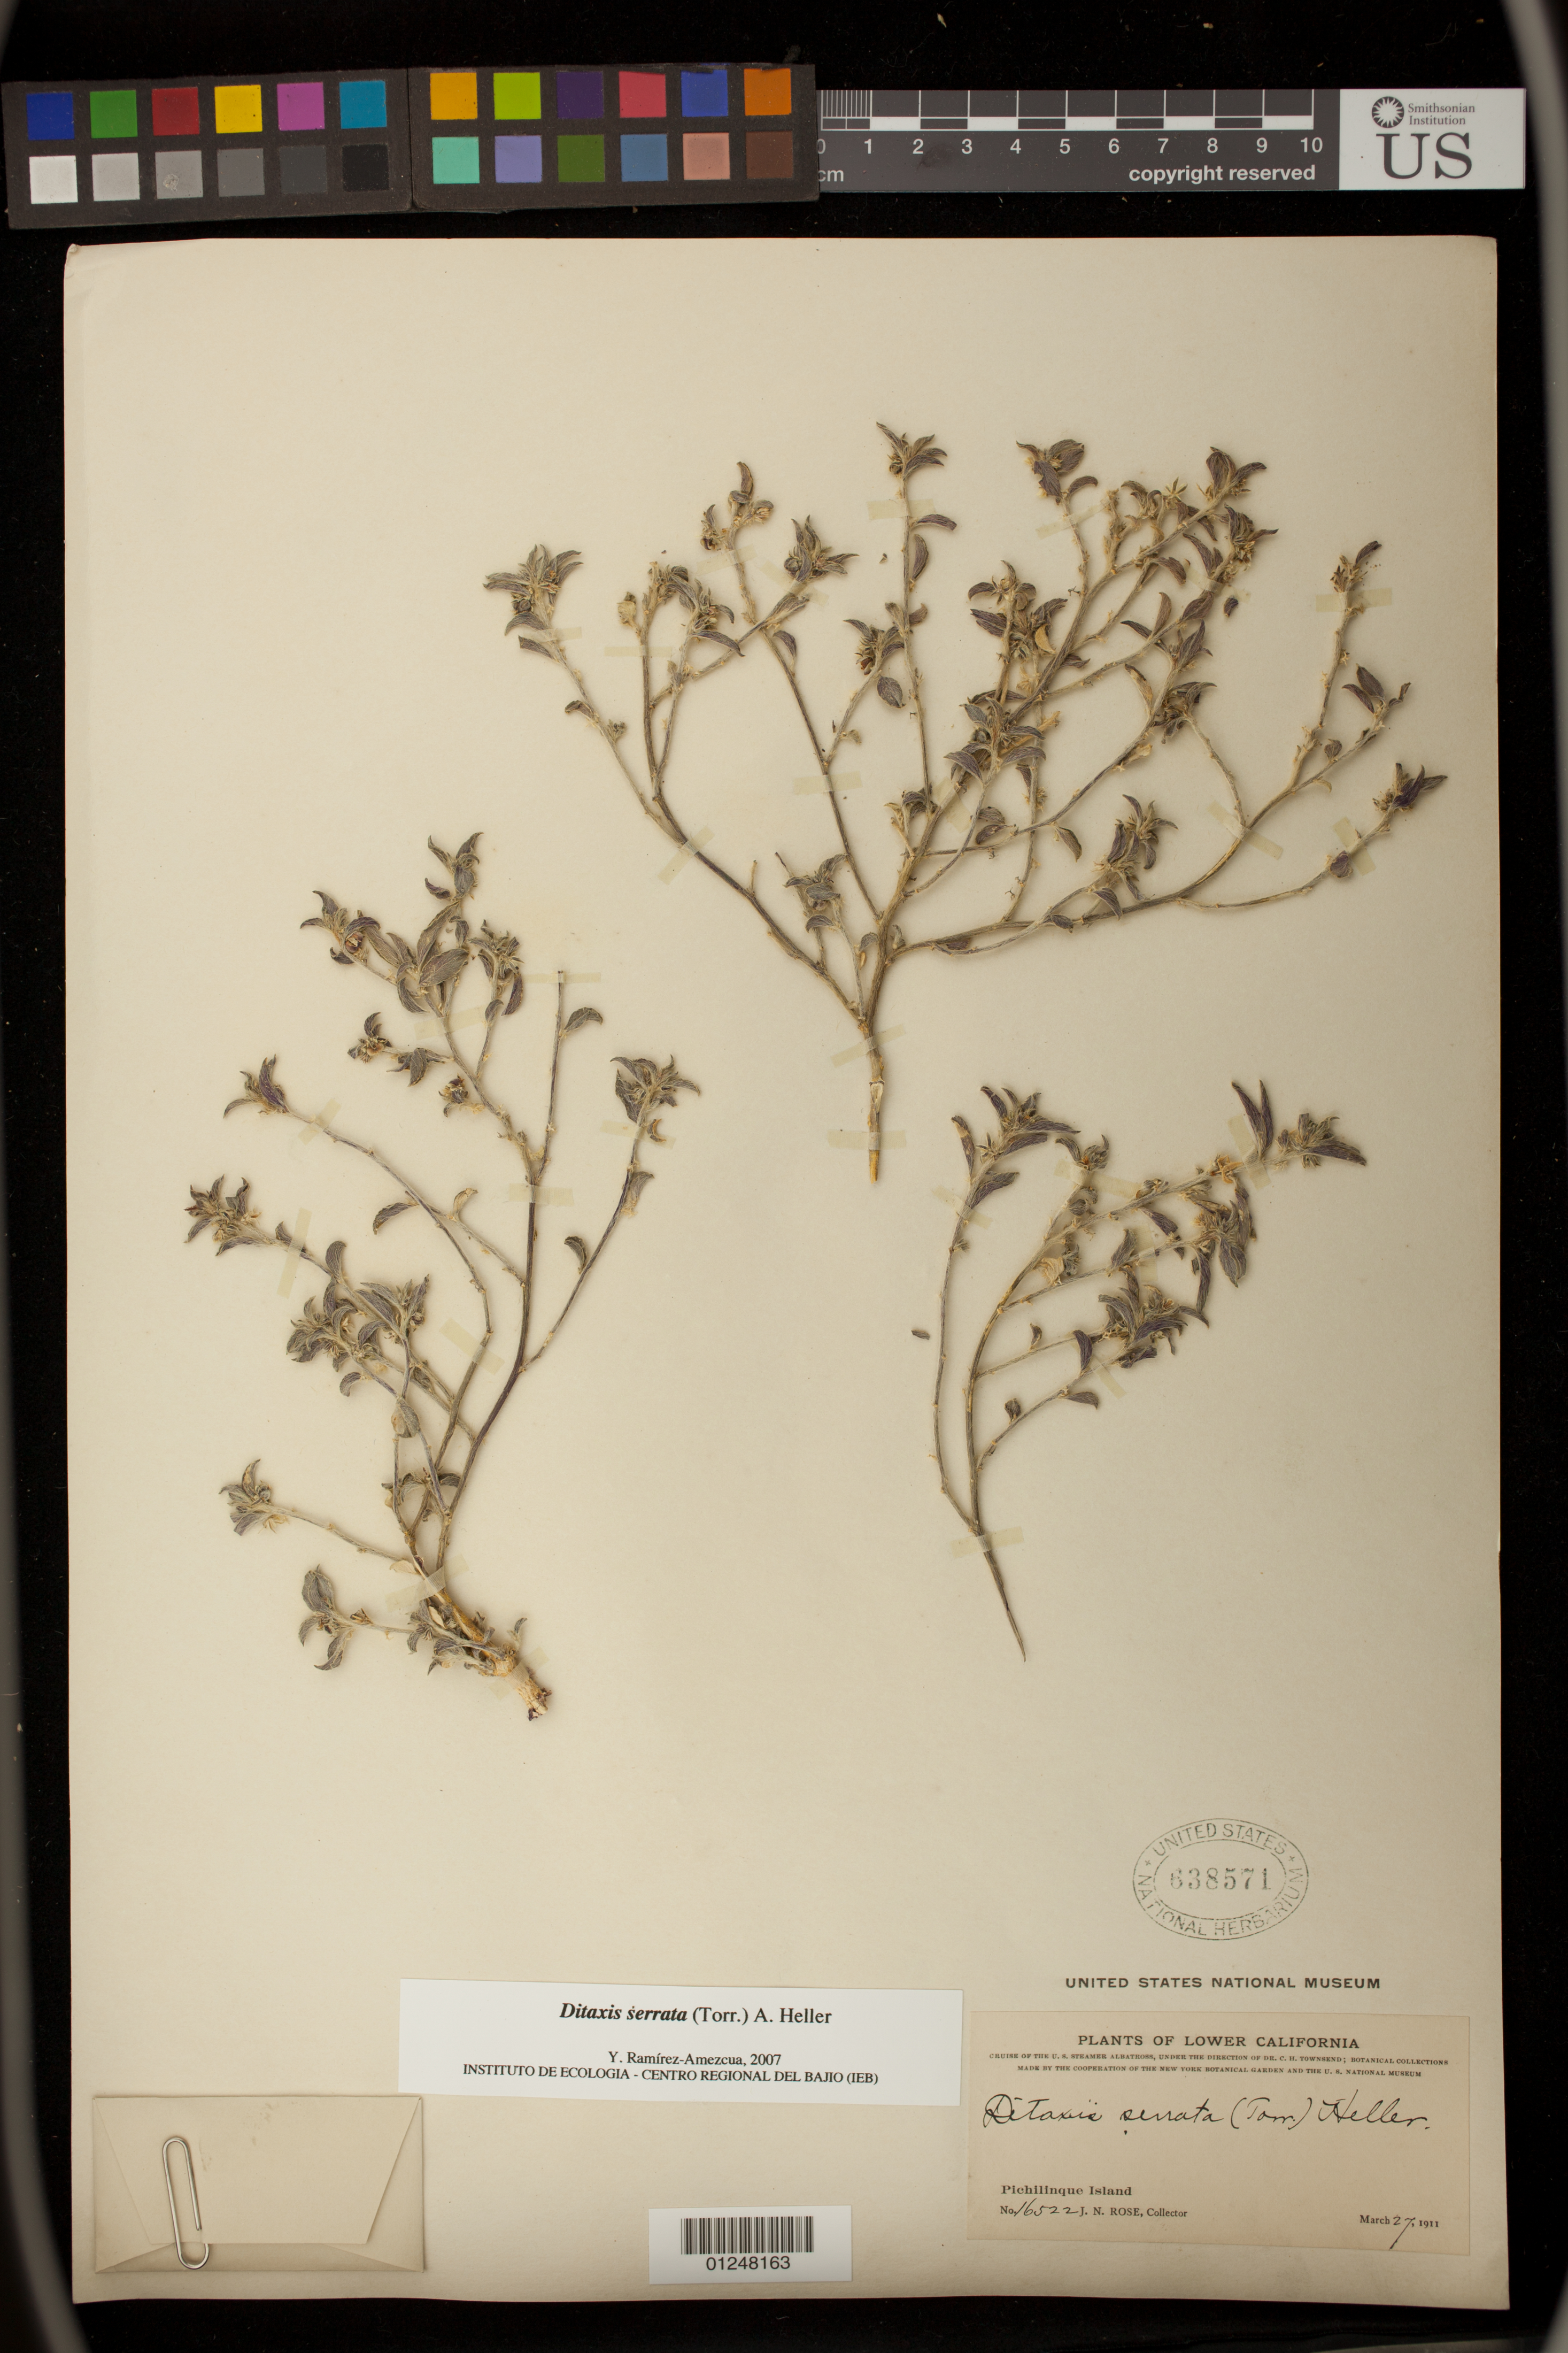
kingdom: Plantae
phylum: Tracheophyta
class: Magnoliopsida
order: Malpighiales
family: Euphorbiaceae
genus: Argythamnia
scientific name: Argythamnia serrata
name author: (Torr.) Müll. Arg.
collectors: J. N. Rose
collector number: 16522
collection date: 1911-03-27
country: Mexico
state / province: Baja California Sur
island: Pichilinque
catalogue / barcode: US 638571